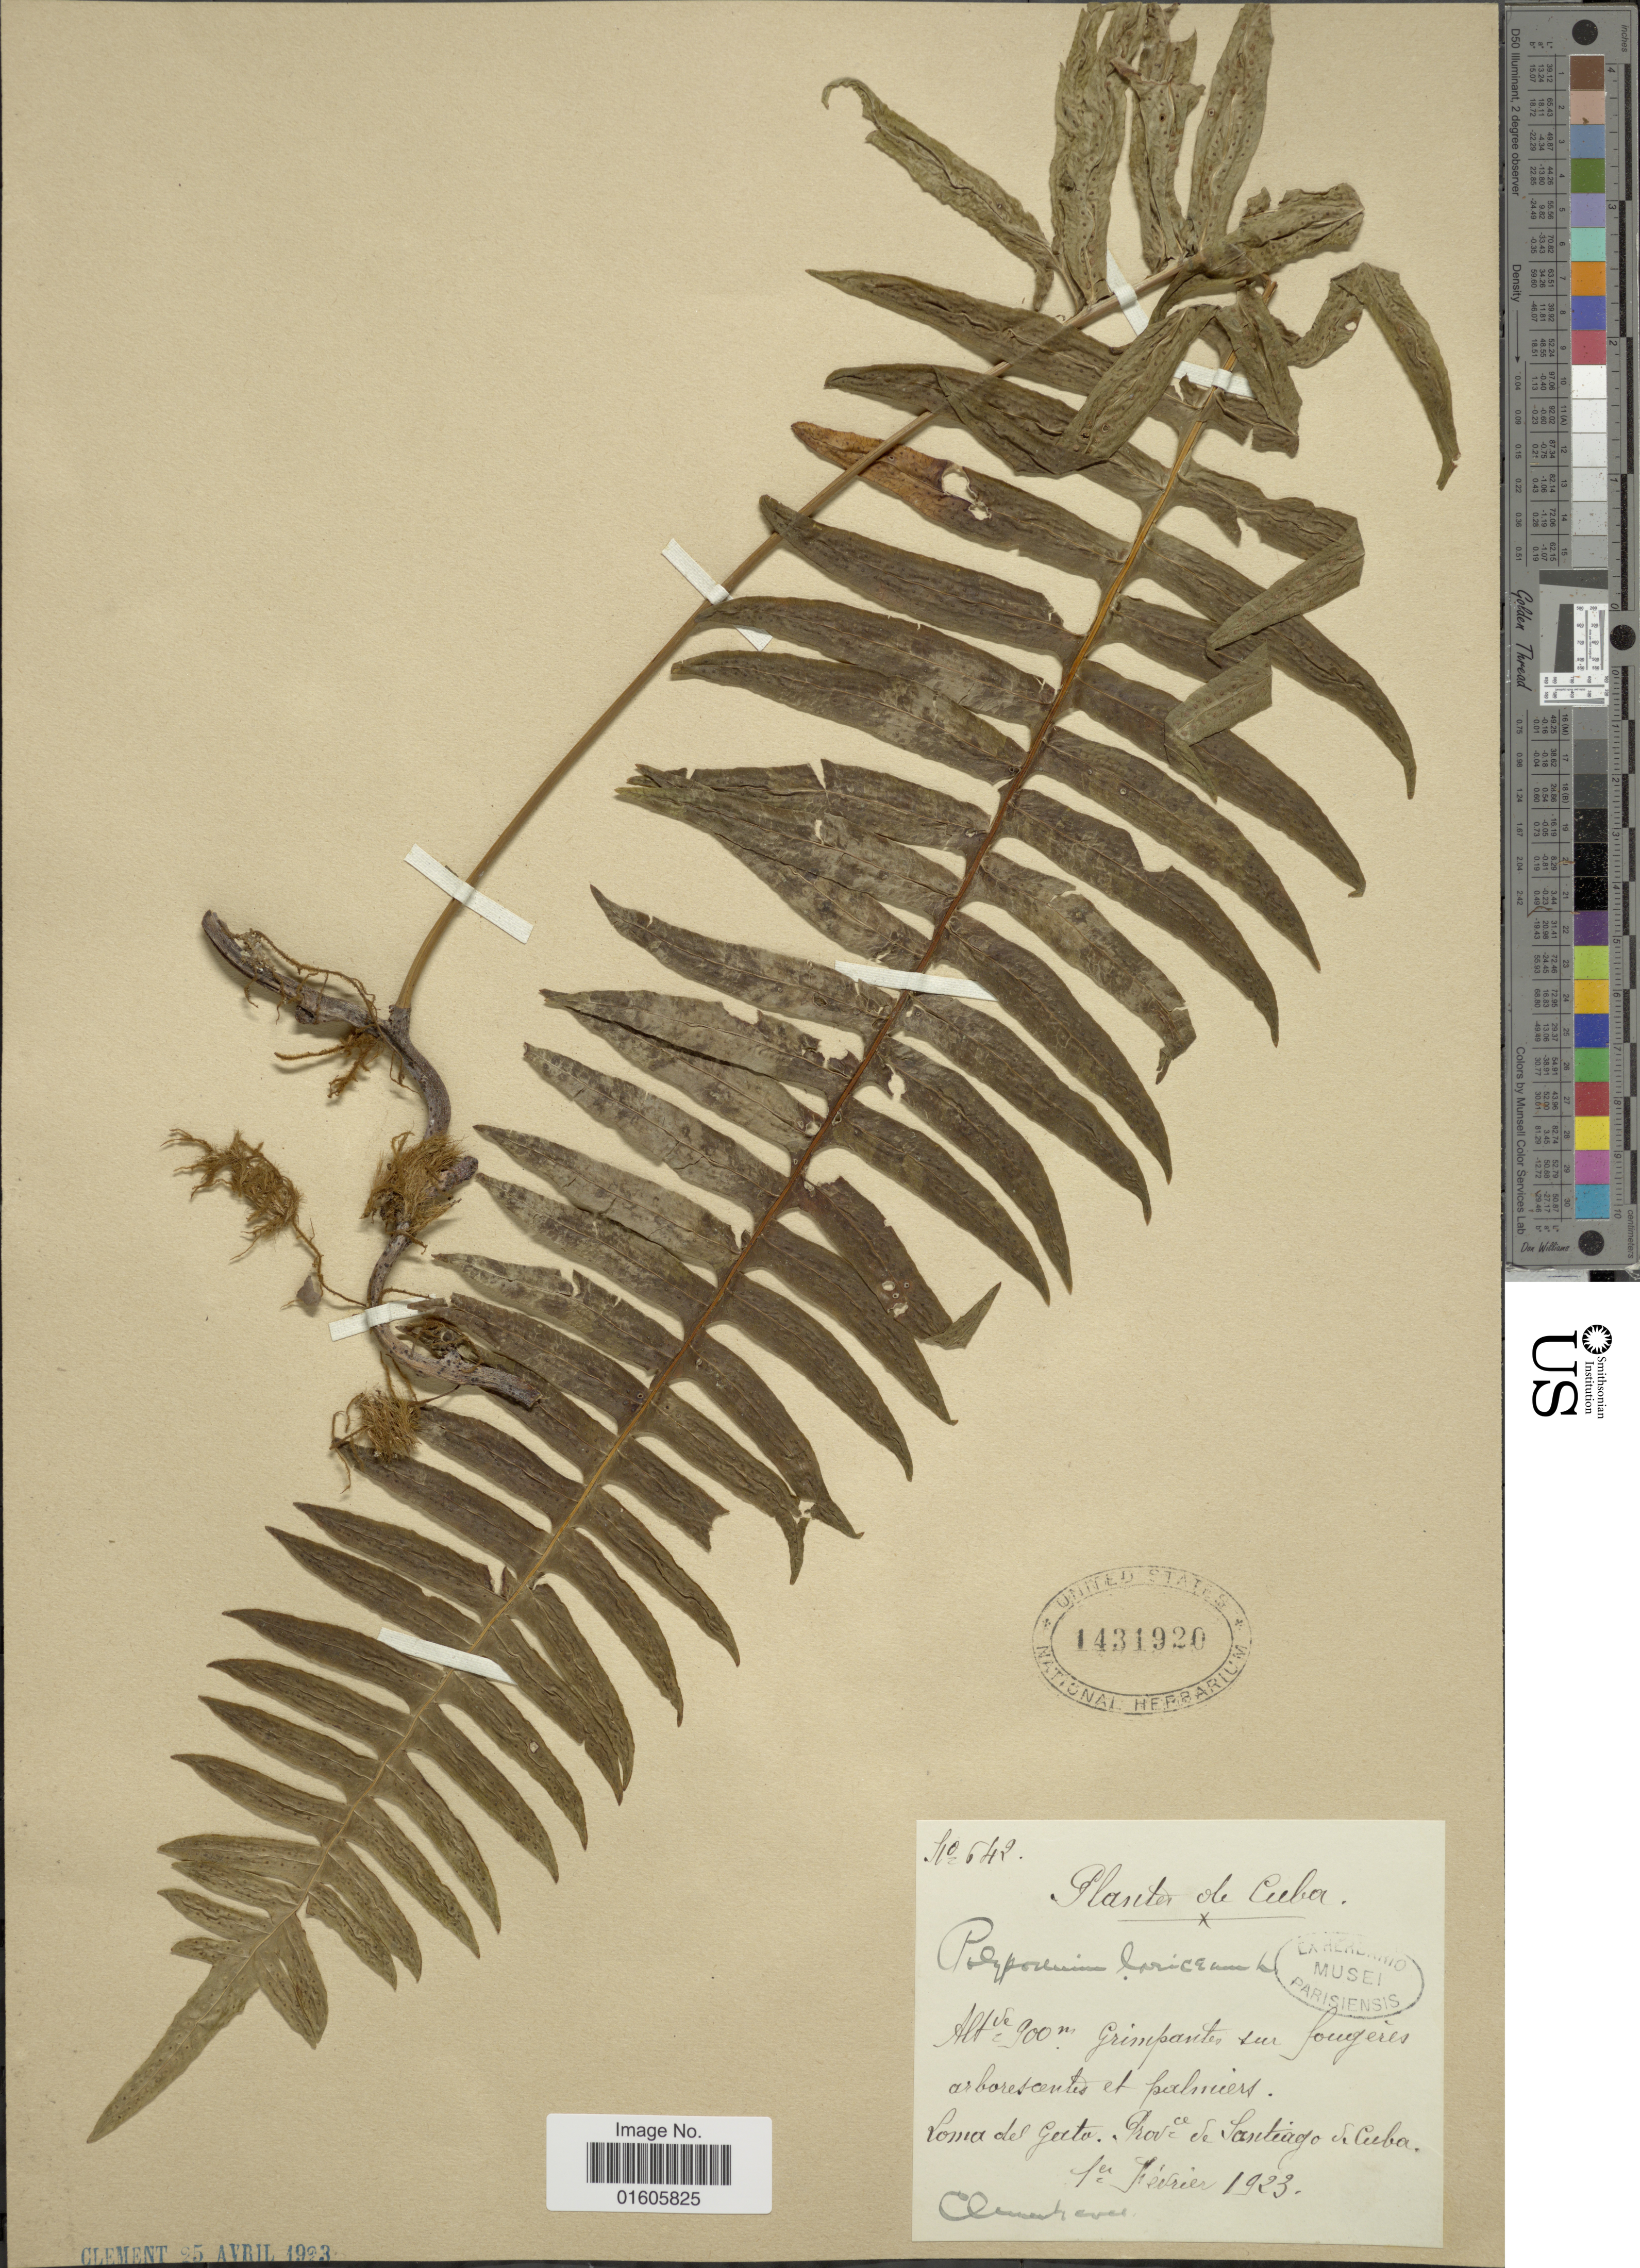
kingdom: Plantae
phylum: Tracheophyta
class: Polypodiopsida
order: Polypodiales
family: Polypodiaceae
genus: Serpocaulon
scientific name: Serpocaulon loriceum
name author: (L.) A.R. Sm.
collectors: -. Clement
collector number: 642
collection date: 1923-02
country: Cuba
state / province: Santiago de Cuba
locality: Loma del Gato, Prov. de Santiago de Cuba.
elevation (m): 900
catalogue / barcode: US 1431920